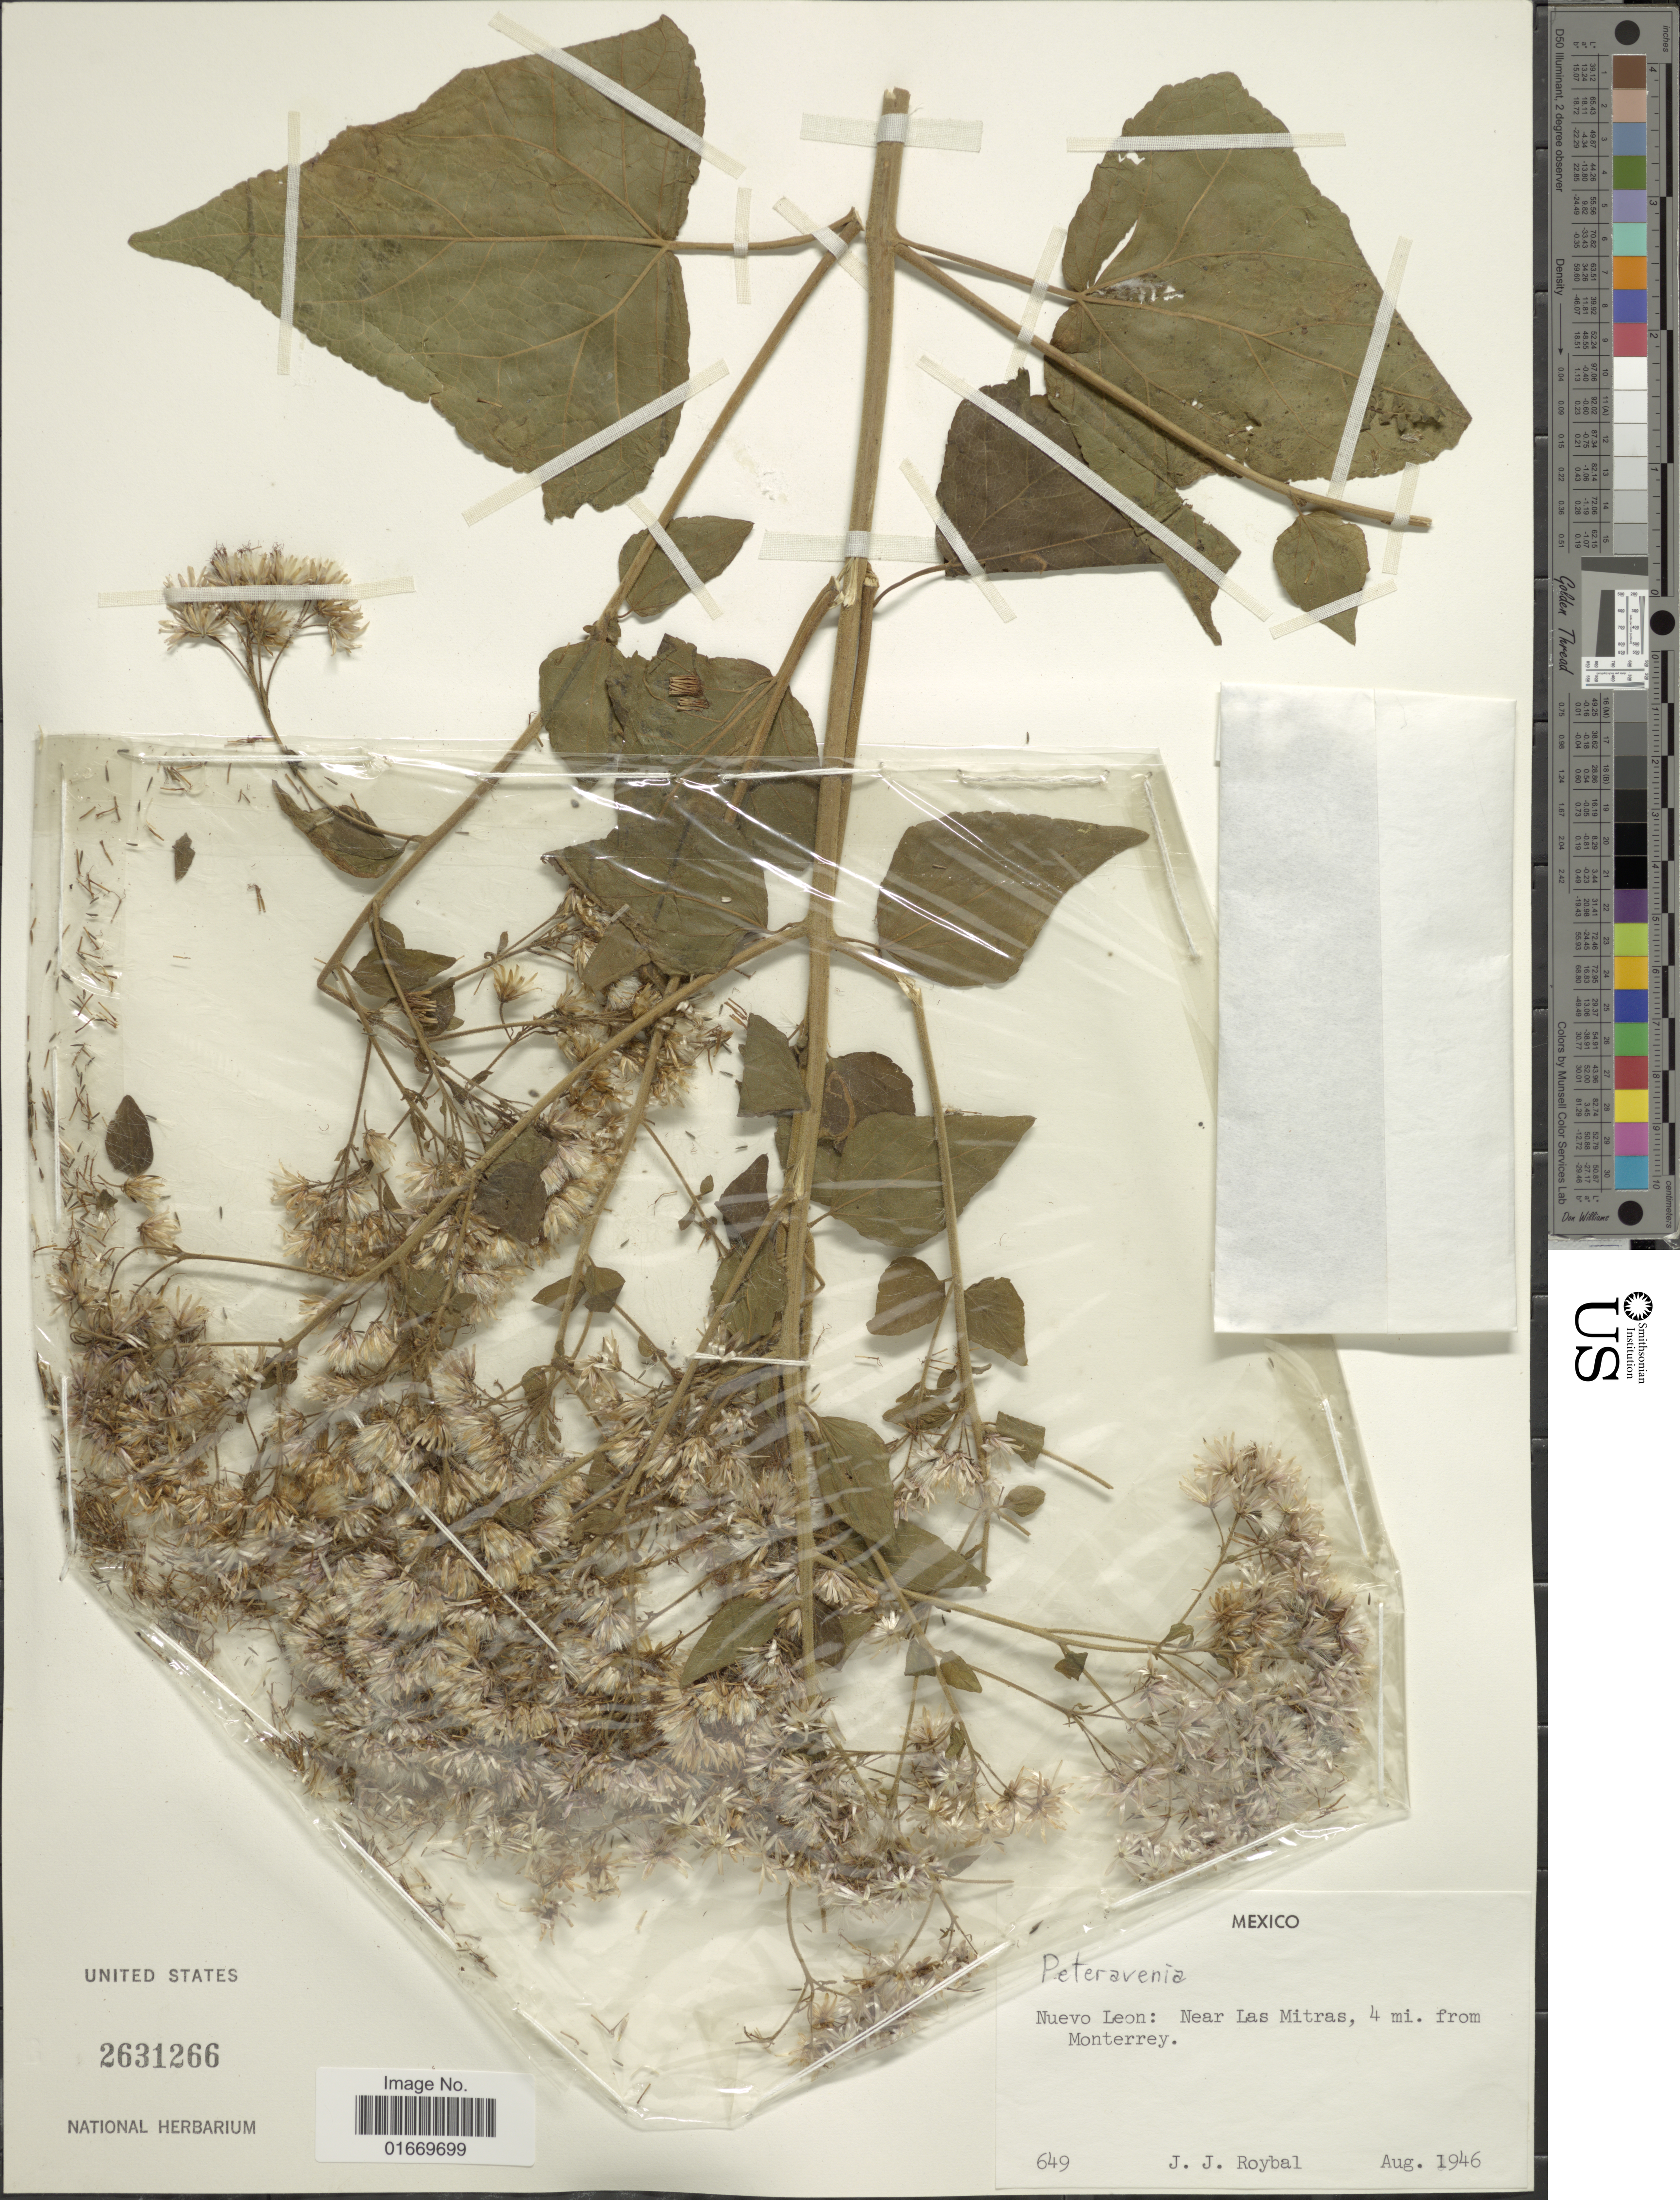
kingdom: Plantae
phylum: Tracheophyta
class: Magnoliopsida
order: Asterales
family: Asteraceae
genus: Peteravenia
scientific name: Peteravenia malvaefolia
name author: (DC.) R.M. King & H. Rob.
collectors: J. J. Roybal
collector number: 649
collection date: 1946-08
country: Mexico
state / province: Nuevo León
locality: Mexico. Nuevo León: Near Las Mitras, 4 mi. from Monterrey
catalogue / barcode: US 2631266